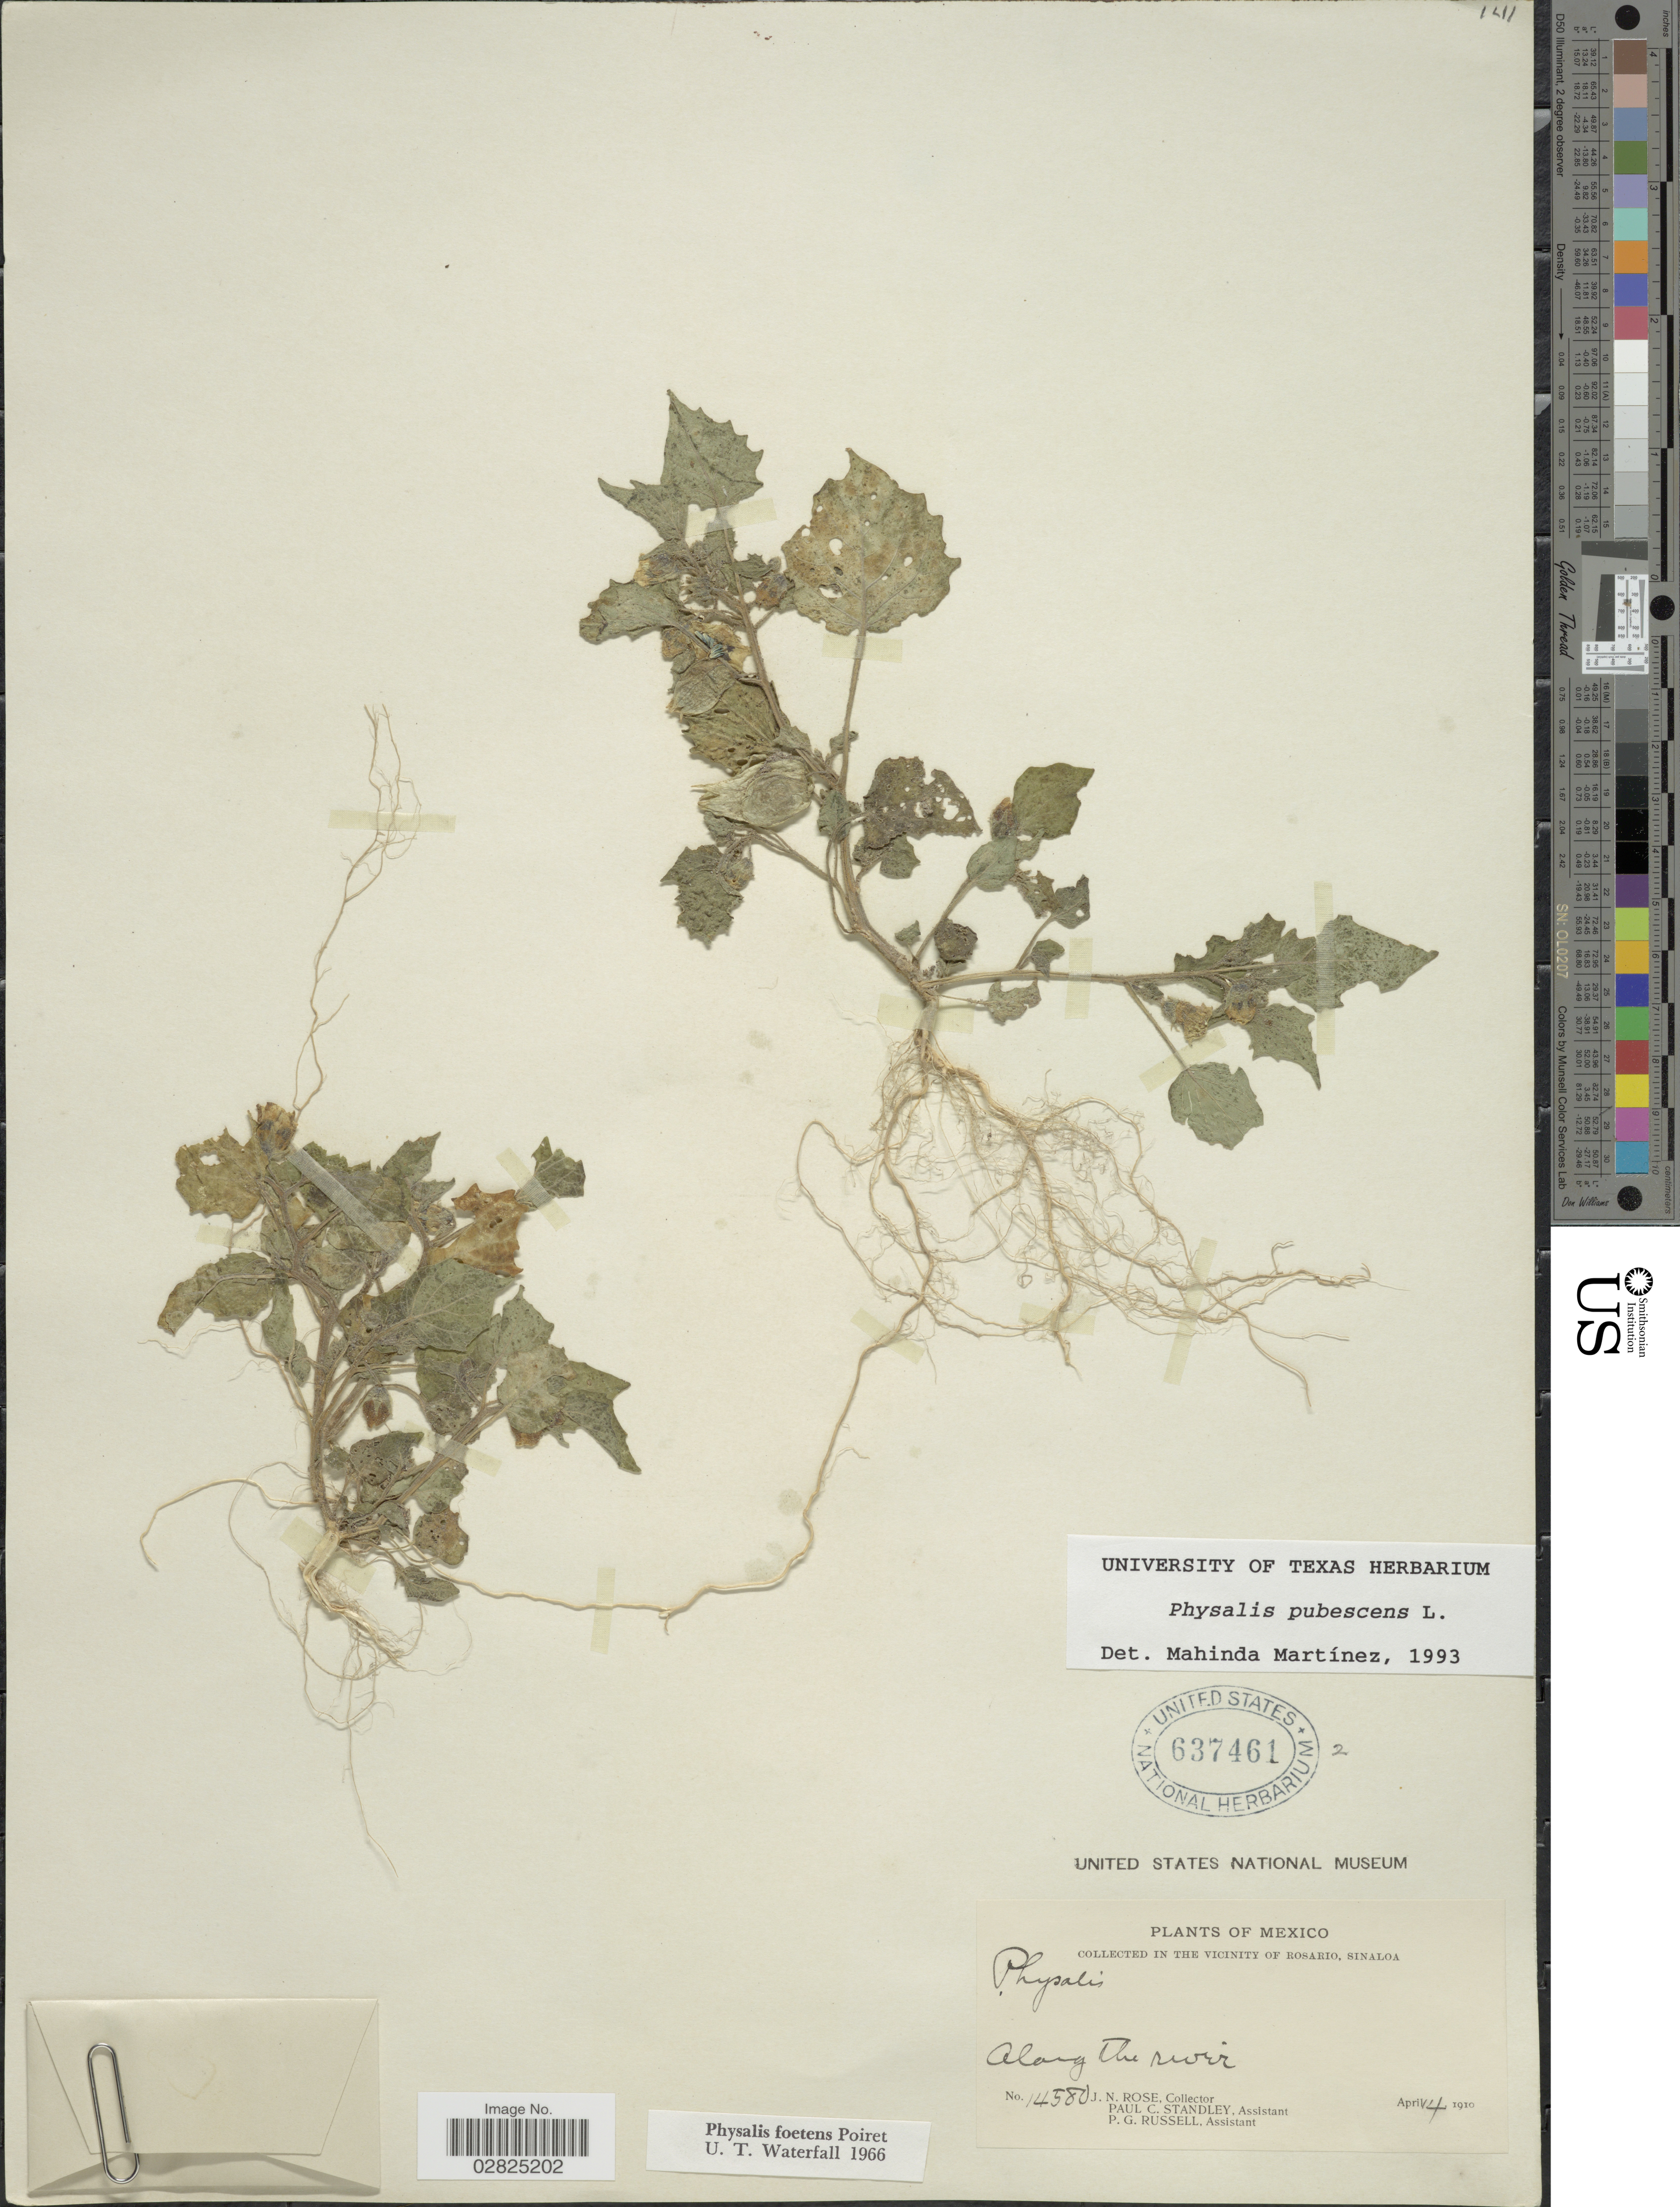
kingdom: Plantae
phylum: Tracheophyta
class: Magnoliopsida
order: Solanales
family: Solanaceae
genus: Physalis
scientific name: Physalis pubescens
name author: L.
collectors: J. N. Rose, P. C. Standley & P. G. Russell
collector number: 14580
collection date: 1910-04-14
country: Mexico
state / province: Sinaloa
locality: In the vicinity of Rosario. Along the river.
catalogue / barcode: US 637461